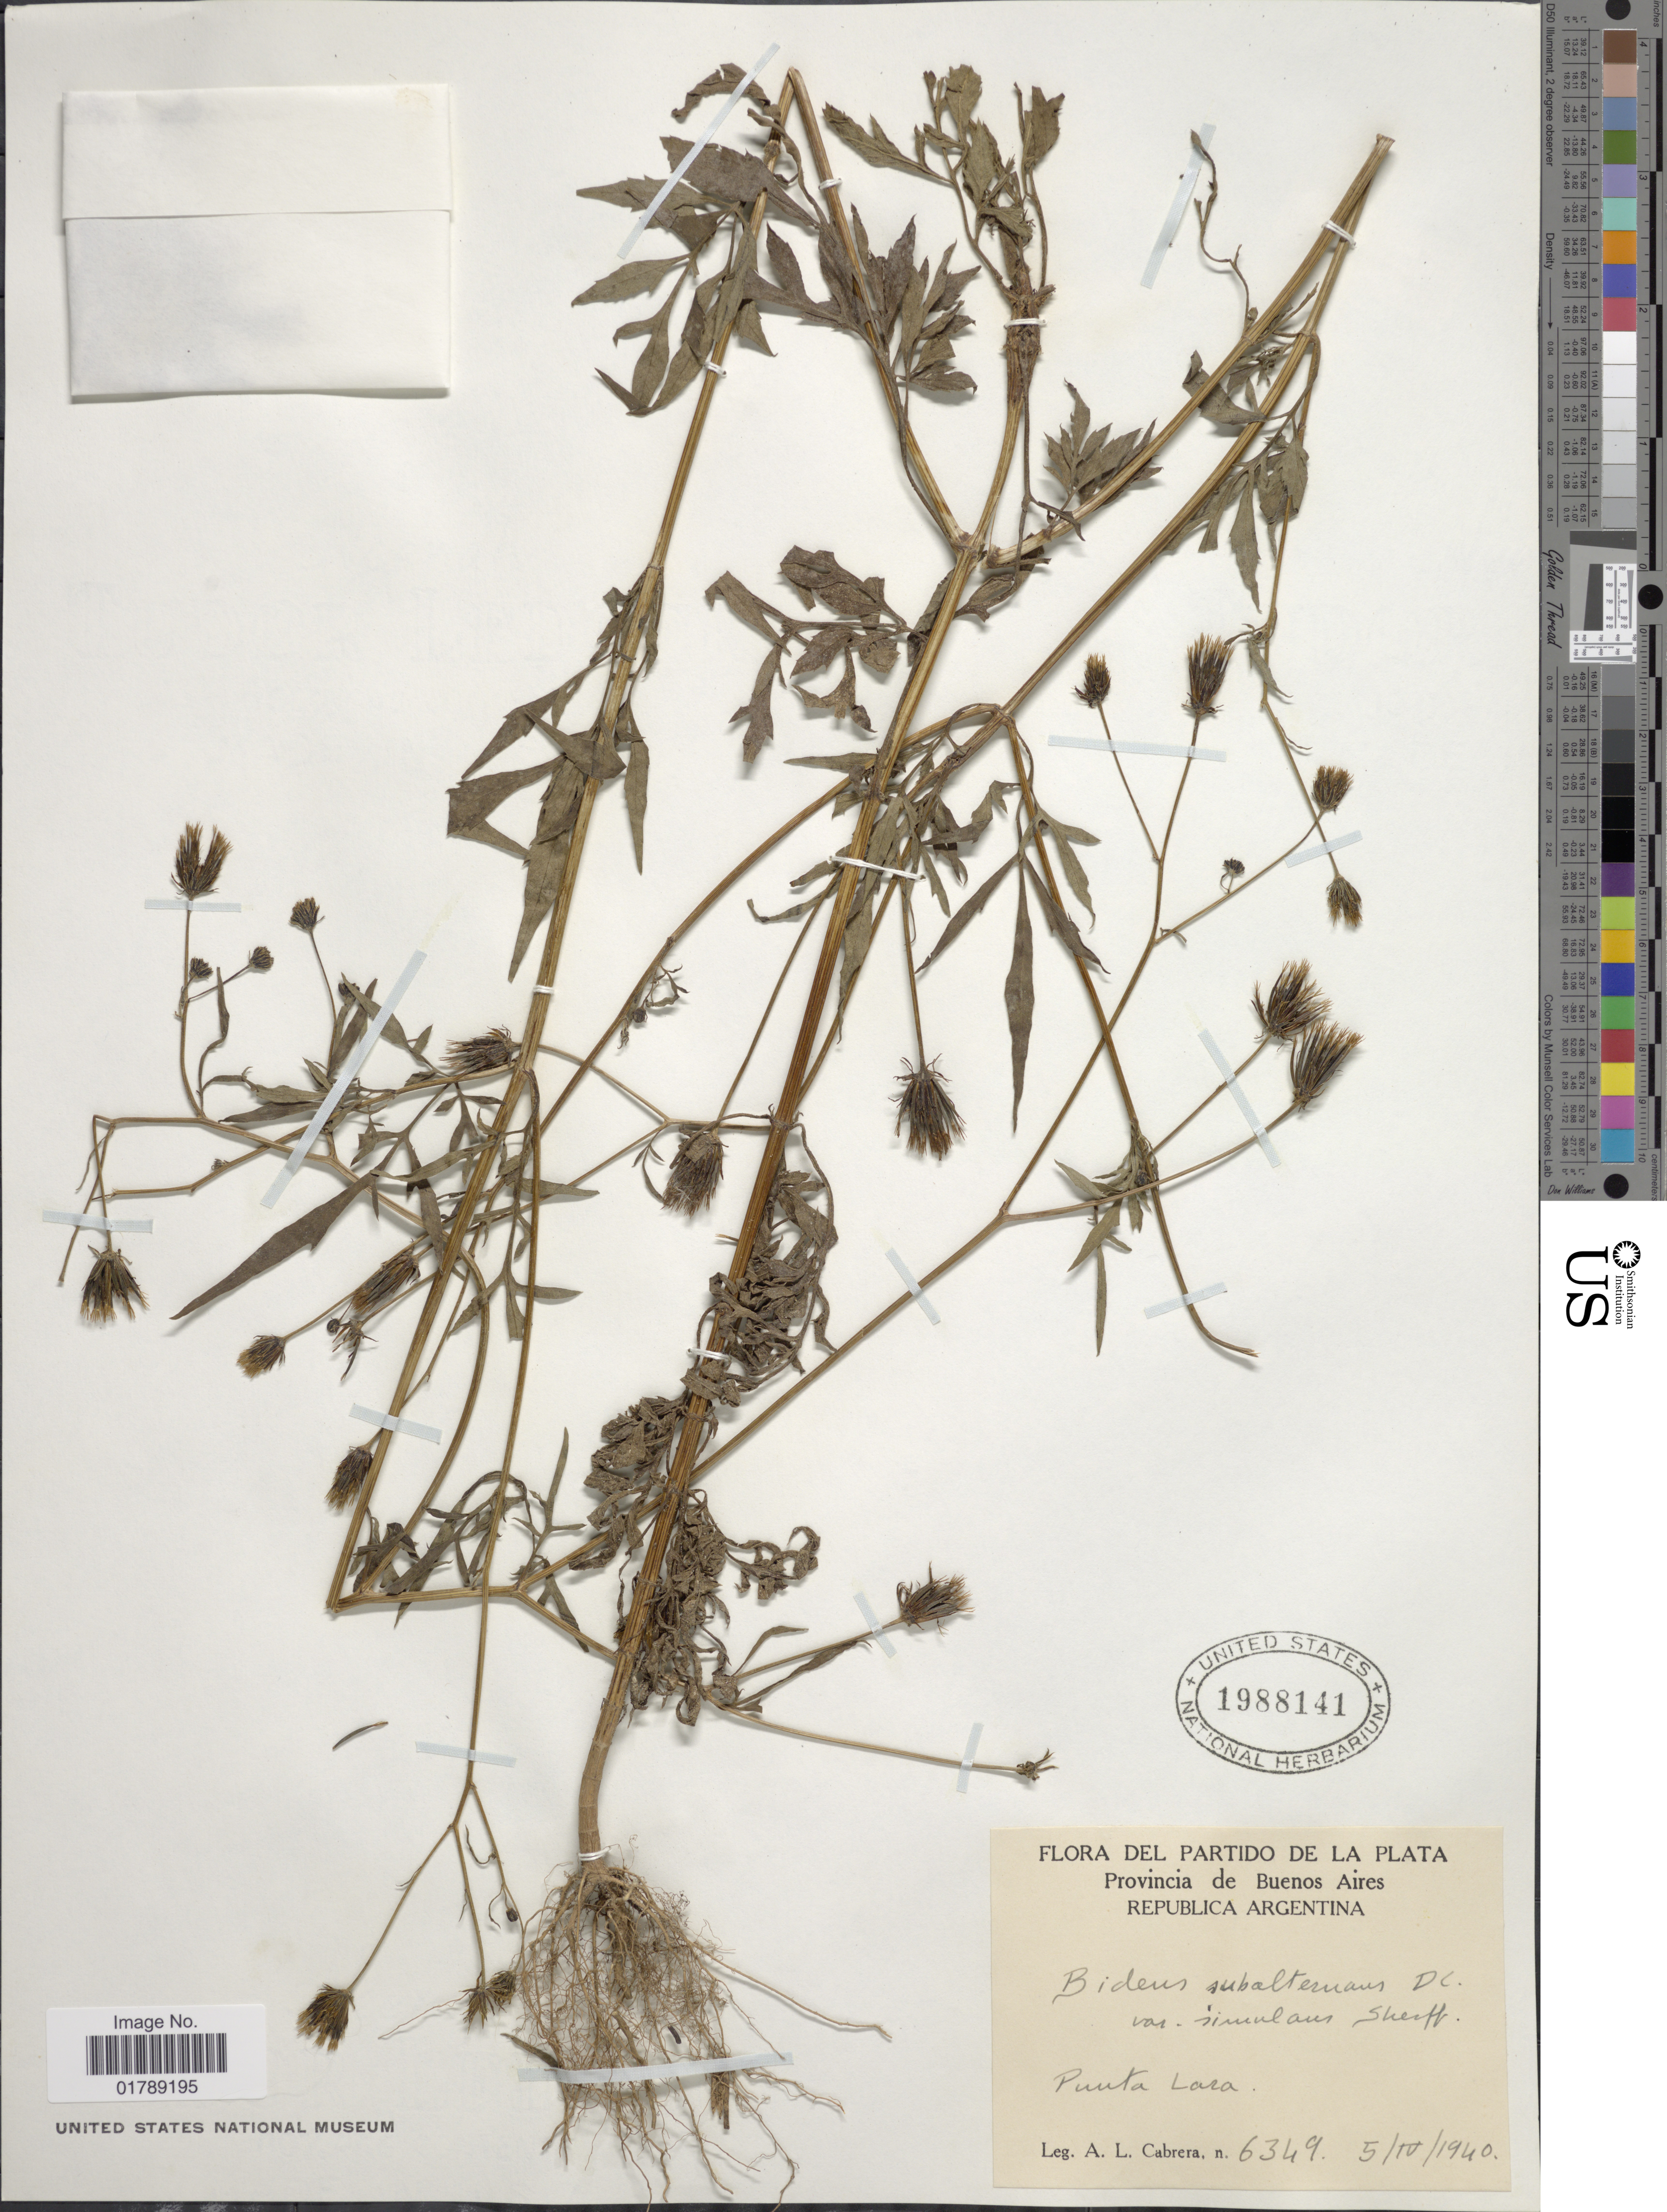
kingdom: Plantae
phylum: Tracheophyta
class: Magnoliopsida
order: Asterales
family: Asteraceae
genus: Bidens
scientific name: Bidens subalternans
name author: DC.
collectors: A. L. Cabrera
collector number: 6349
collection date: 1940-04-05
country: Argentina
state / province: Buenos Aires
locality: Partido de La Plata. Punta Lara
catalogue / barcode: US 1988141